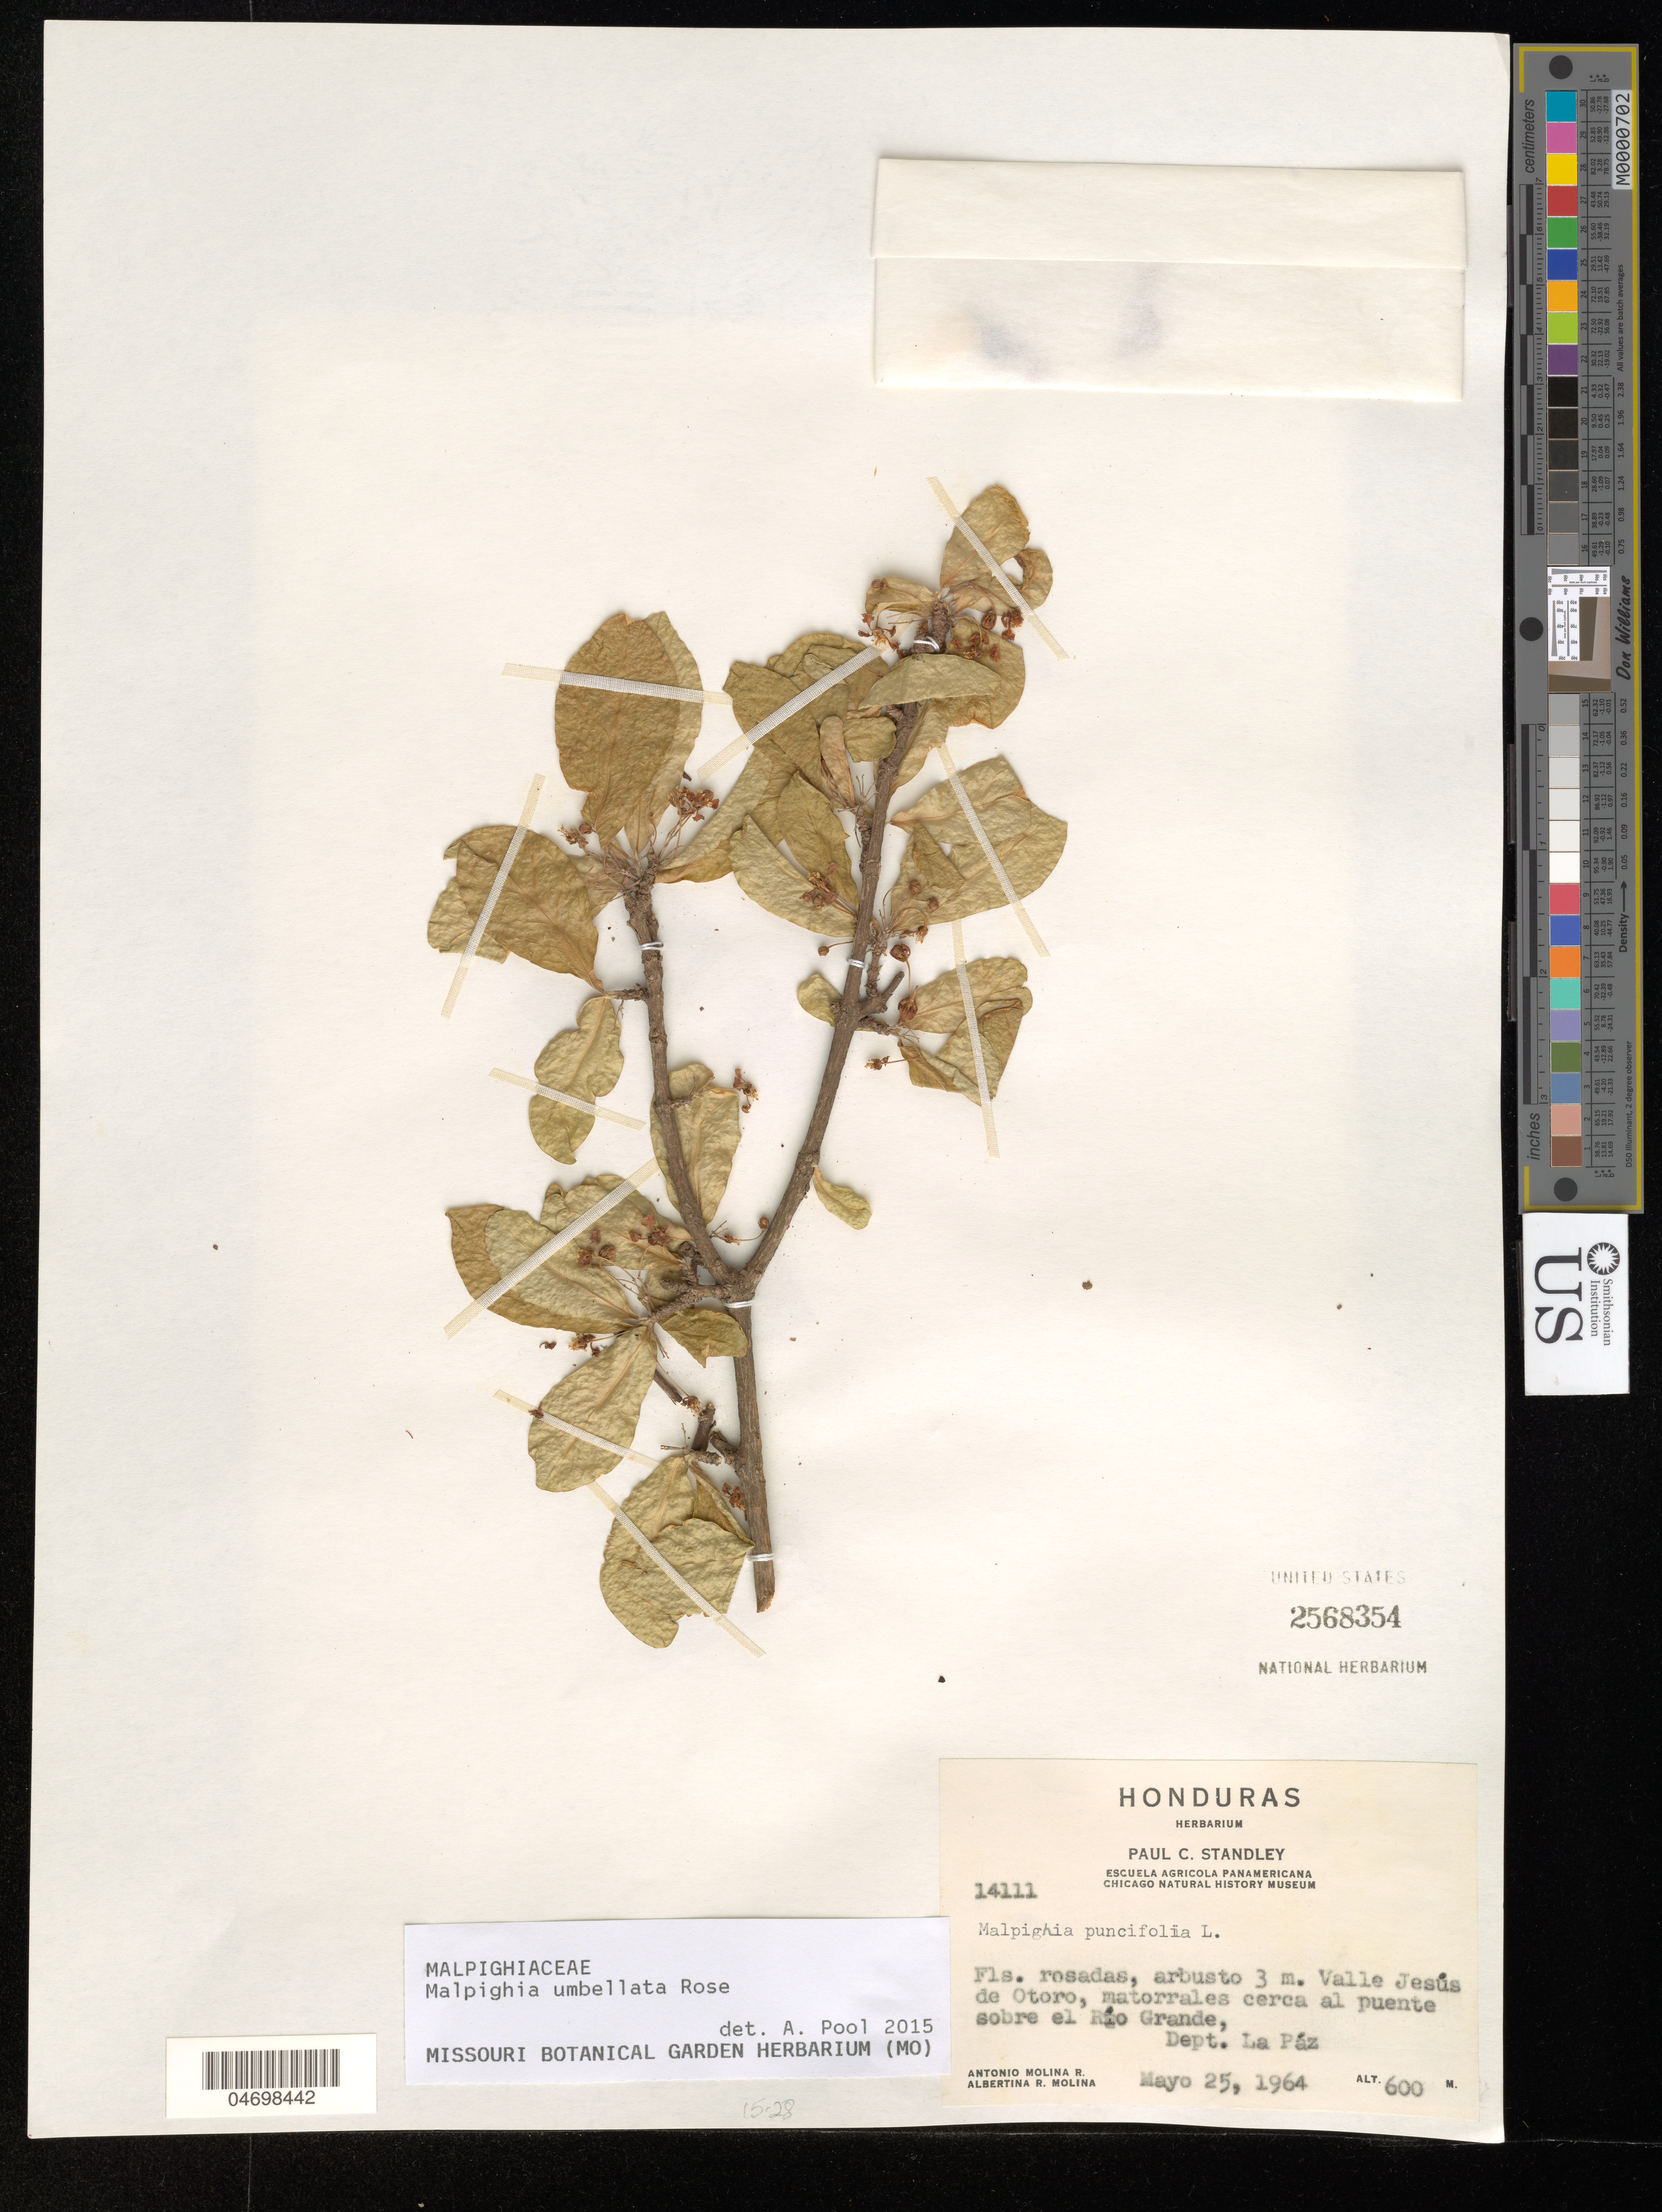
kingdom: Plantae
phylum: Tracheophyta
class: Magnoliopsida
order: Malpighiales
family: Malpighiaceae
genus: Malpighia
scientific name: Malpighia umbellata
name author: Rose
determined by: Pool, A., (MO), Missouri Botanical Garden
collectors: A. Molina R. & A. R. Molina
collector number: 14111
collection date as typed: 25 May 1964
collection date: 1964-05-25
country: Honduras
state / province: La Páz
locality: Valle Jesús de Otoro.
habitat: Matorrales cerca al puente sobre el Rio Grande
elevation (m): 600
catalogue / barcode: US 2568354